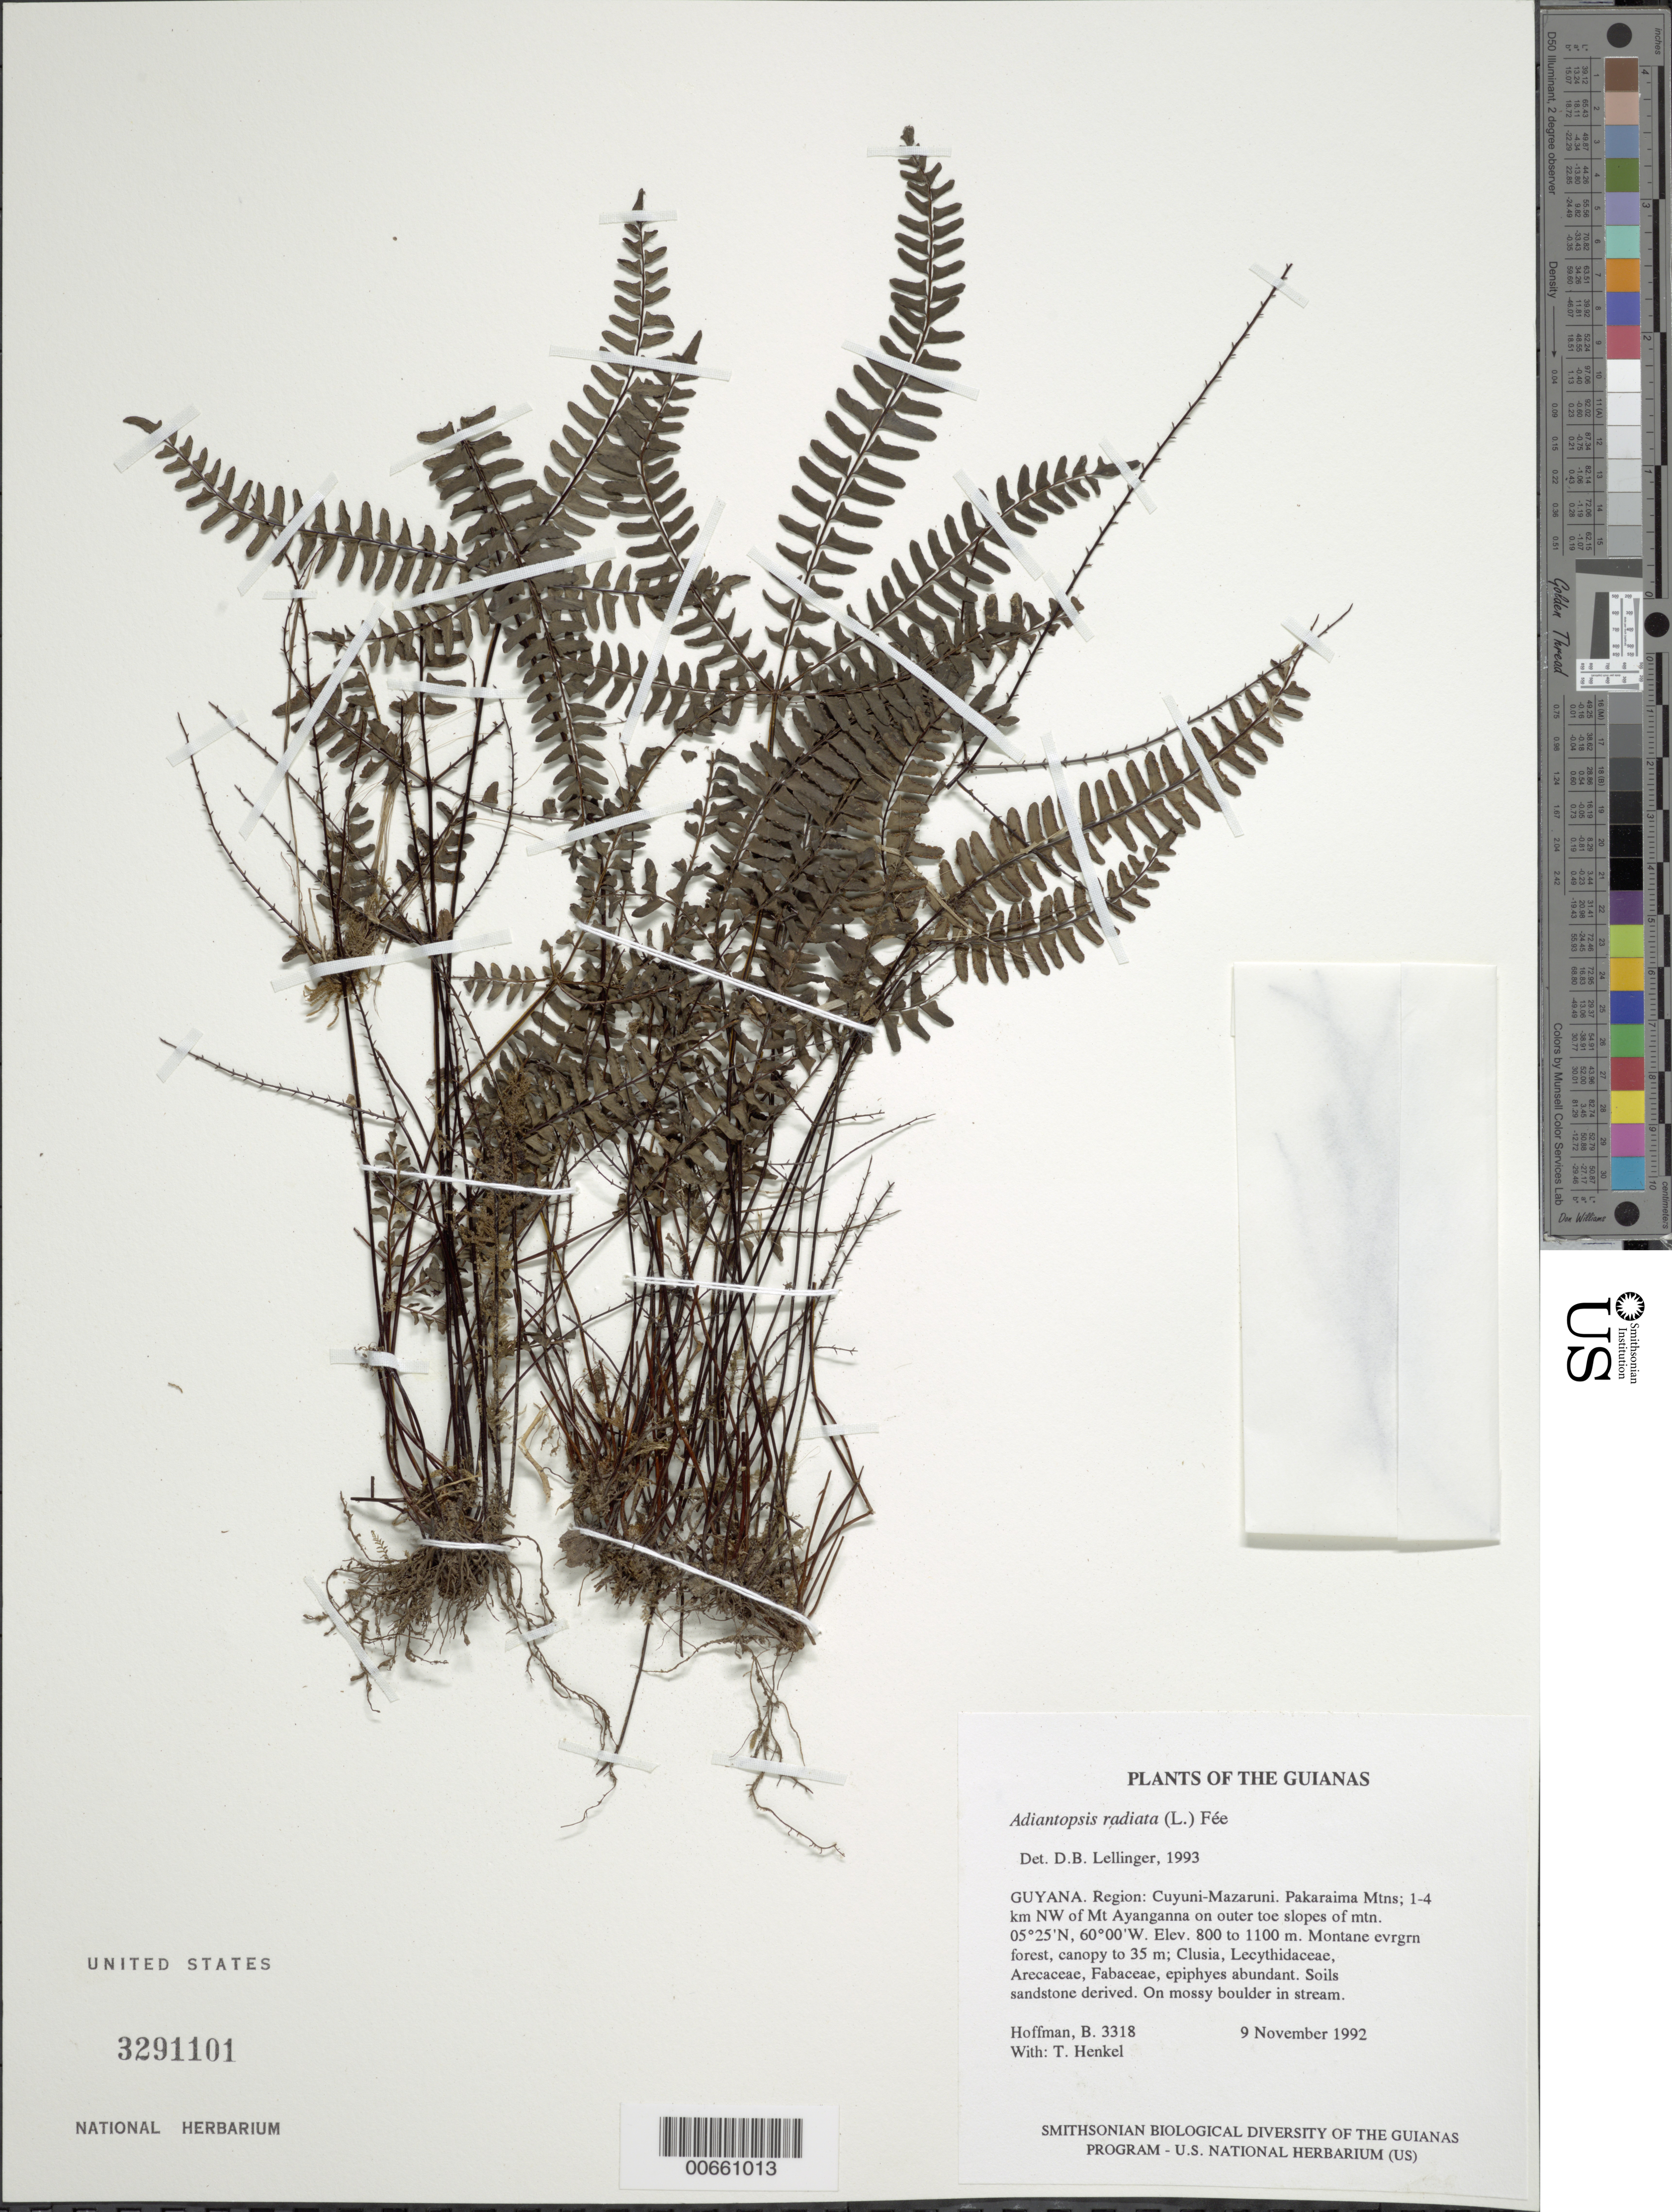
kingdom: Plantae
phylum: Tracheophyta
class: Polypodiopsida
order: Polypodiales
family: Pteridaceae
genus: Adiantopsis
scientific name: Adiantopsis radiata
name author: (L.) Fée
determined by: Lellinger, David B., (BOT), Smithsonian Institution - National Museum of Natural History (UNITED STATES)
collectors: B. Hoffman & T. Henkel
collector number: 3318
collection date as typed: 9 November 1992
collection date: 1992-11-09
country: Guyana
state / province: Cuyuni-Mazaruni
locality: Pakaraima Mountains; 1-4 km NW of Mt. Ayanganna on outer toe slopes of mountain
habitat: Montane evrgrn forest, canopy to 35 m; Clusia, Lecythidaceae, Arecaceae, Fabaceae, epiphyes abundant. Soils sandstone derived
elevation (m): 800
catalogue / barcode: US 3291101